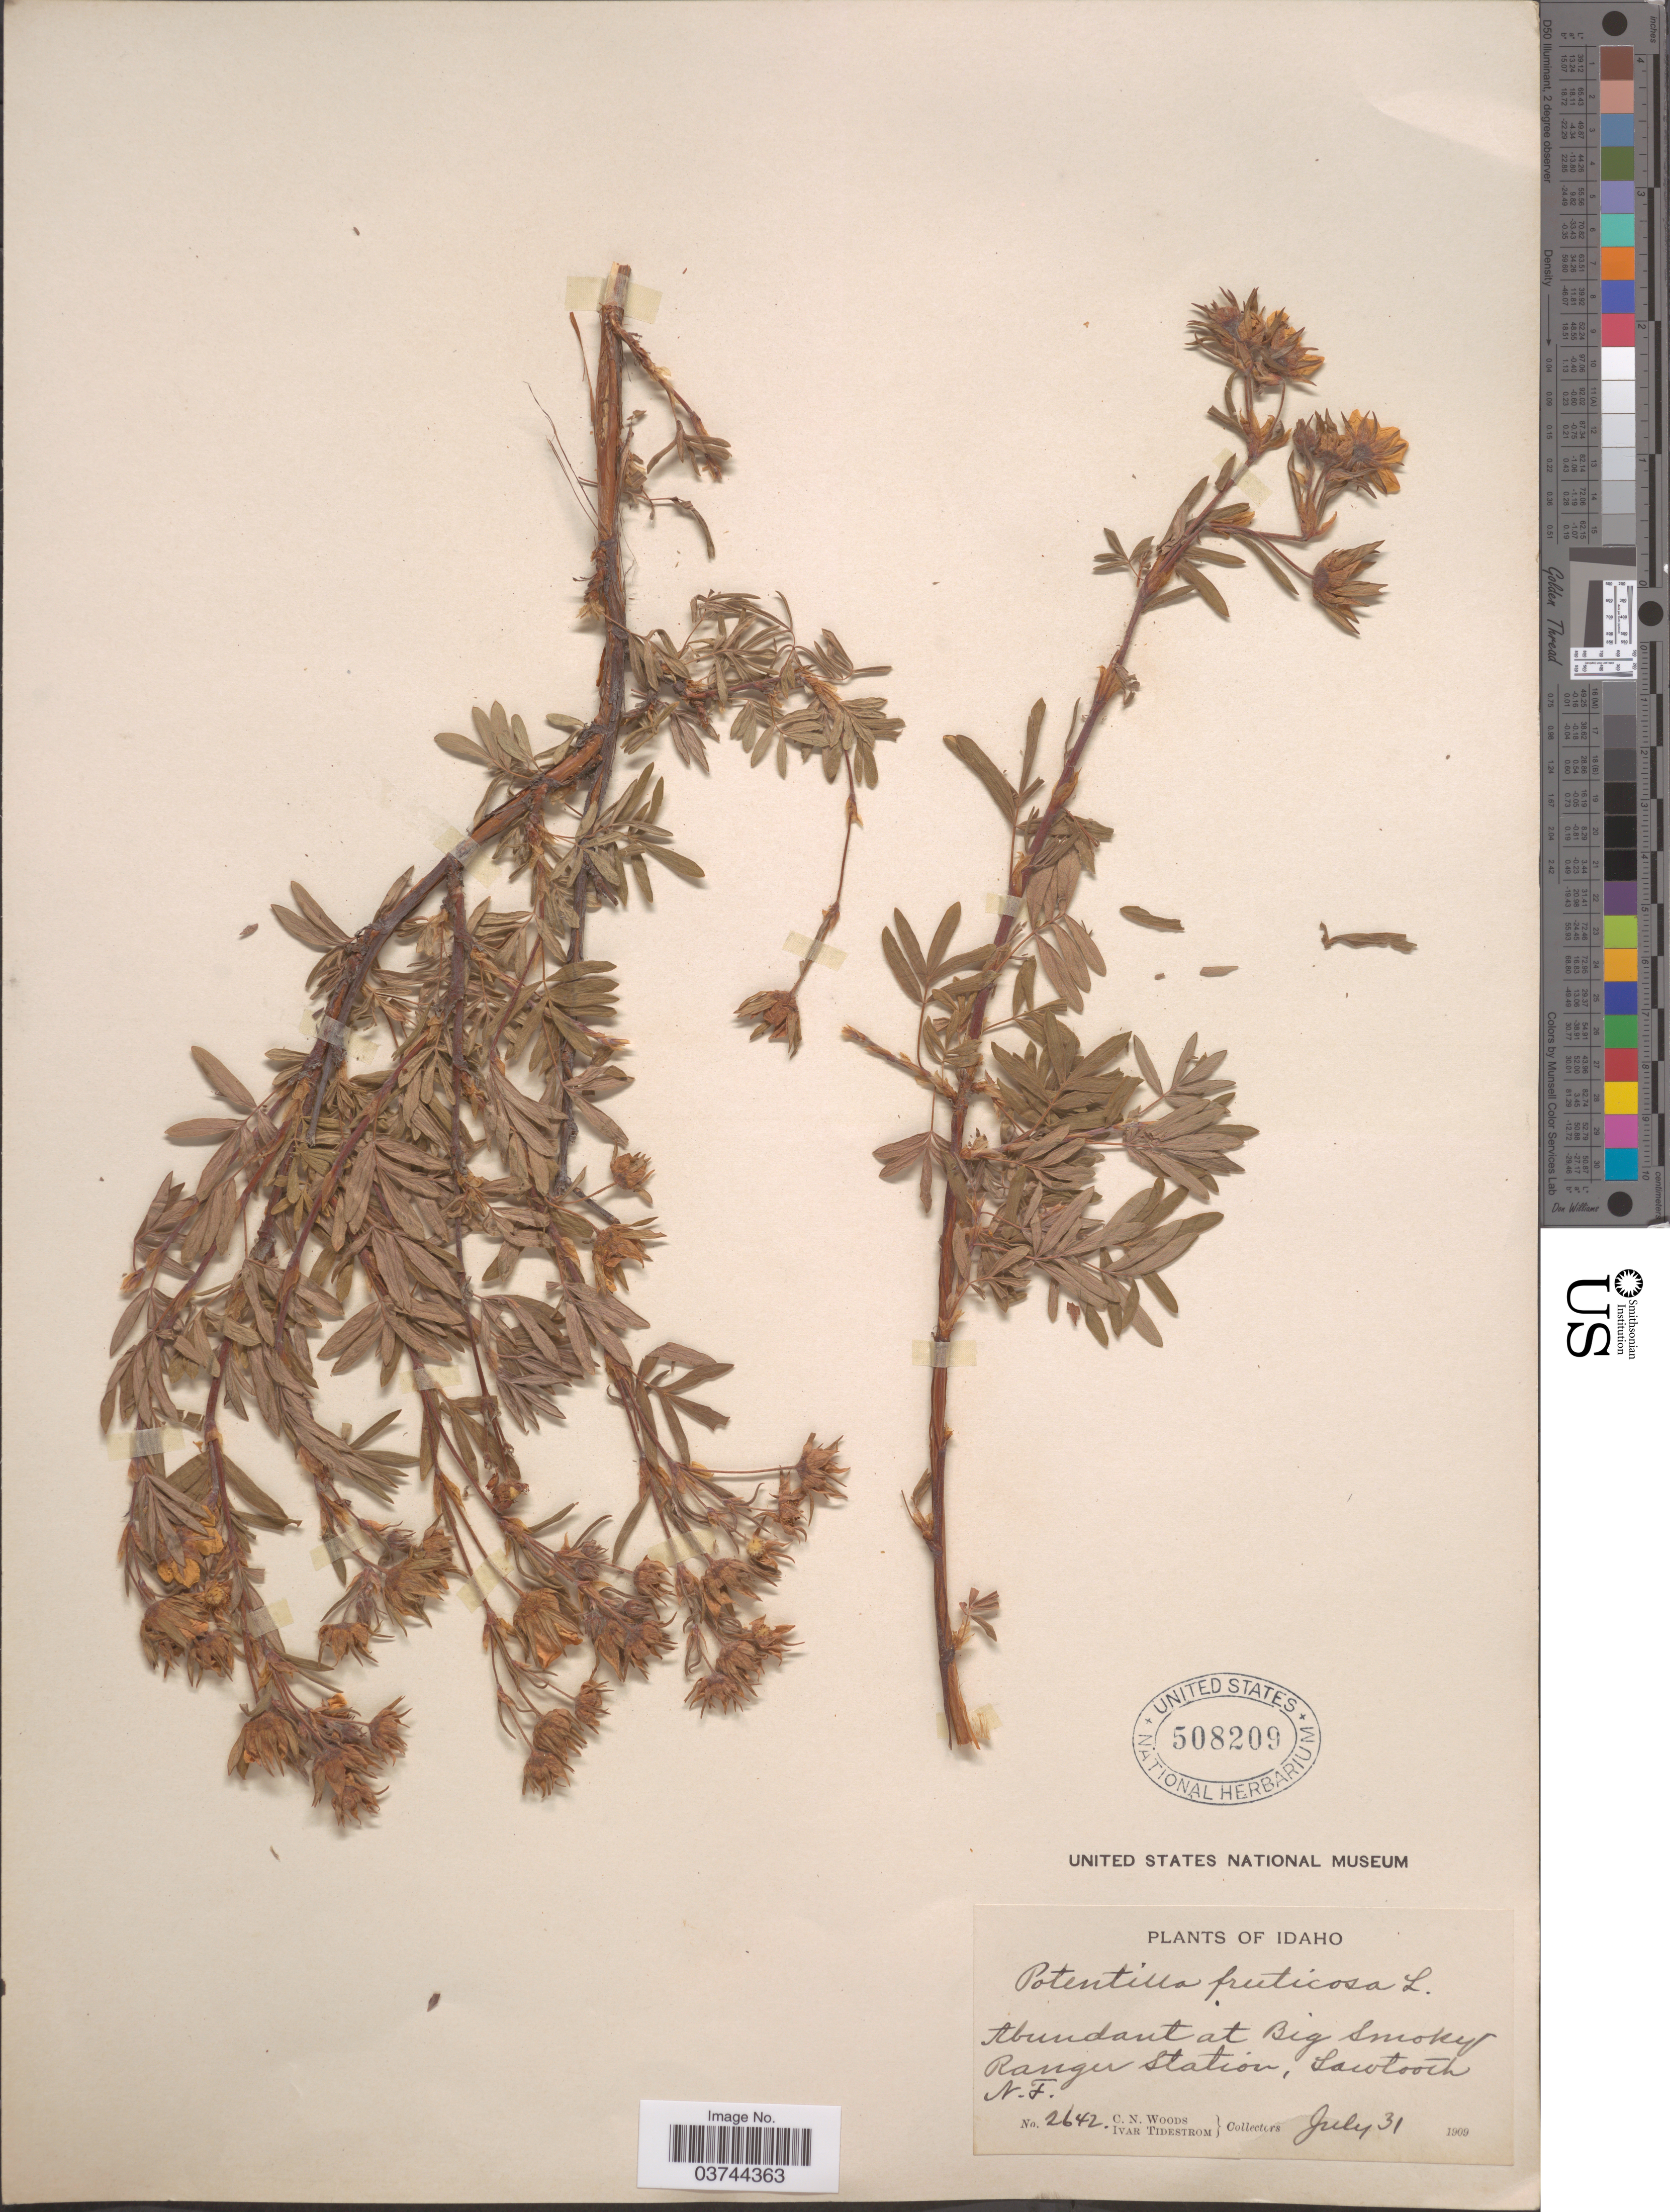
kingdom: Plantae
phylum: Tracheophyta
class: Magnoliopsida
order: Rosales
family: Rosaceae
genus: Dasiphora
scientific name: Dasiphora fruticosa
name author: (L.) Rydb.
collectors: C. Woods & I. F. Tidestrom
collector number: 2642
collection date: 1909-07-31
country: United States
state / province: Idaho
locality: Abundant at Big Smoky Ranger Station, Sawtooth N.F.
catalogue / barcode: US 508209